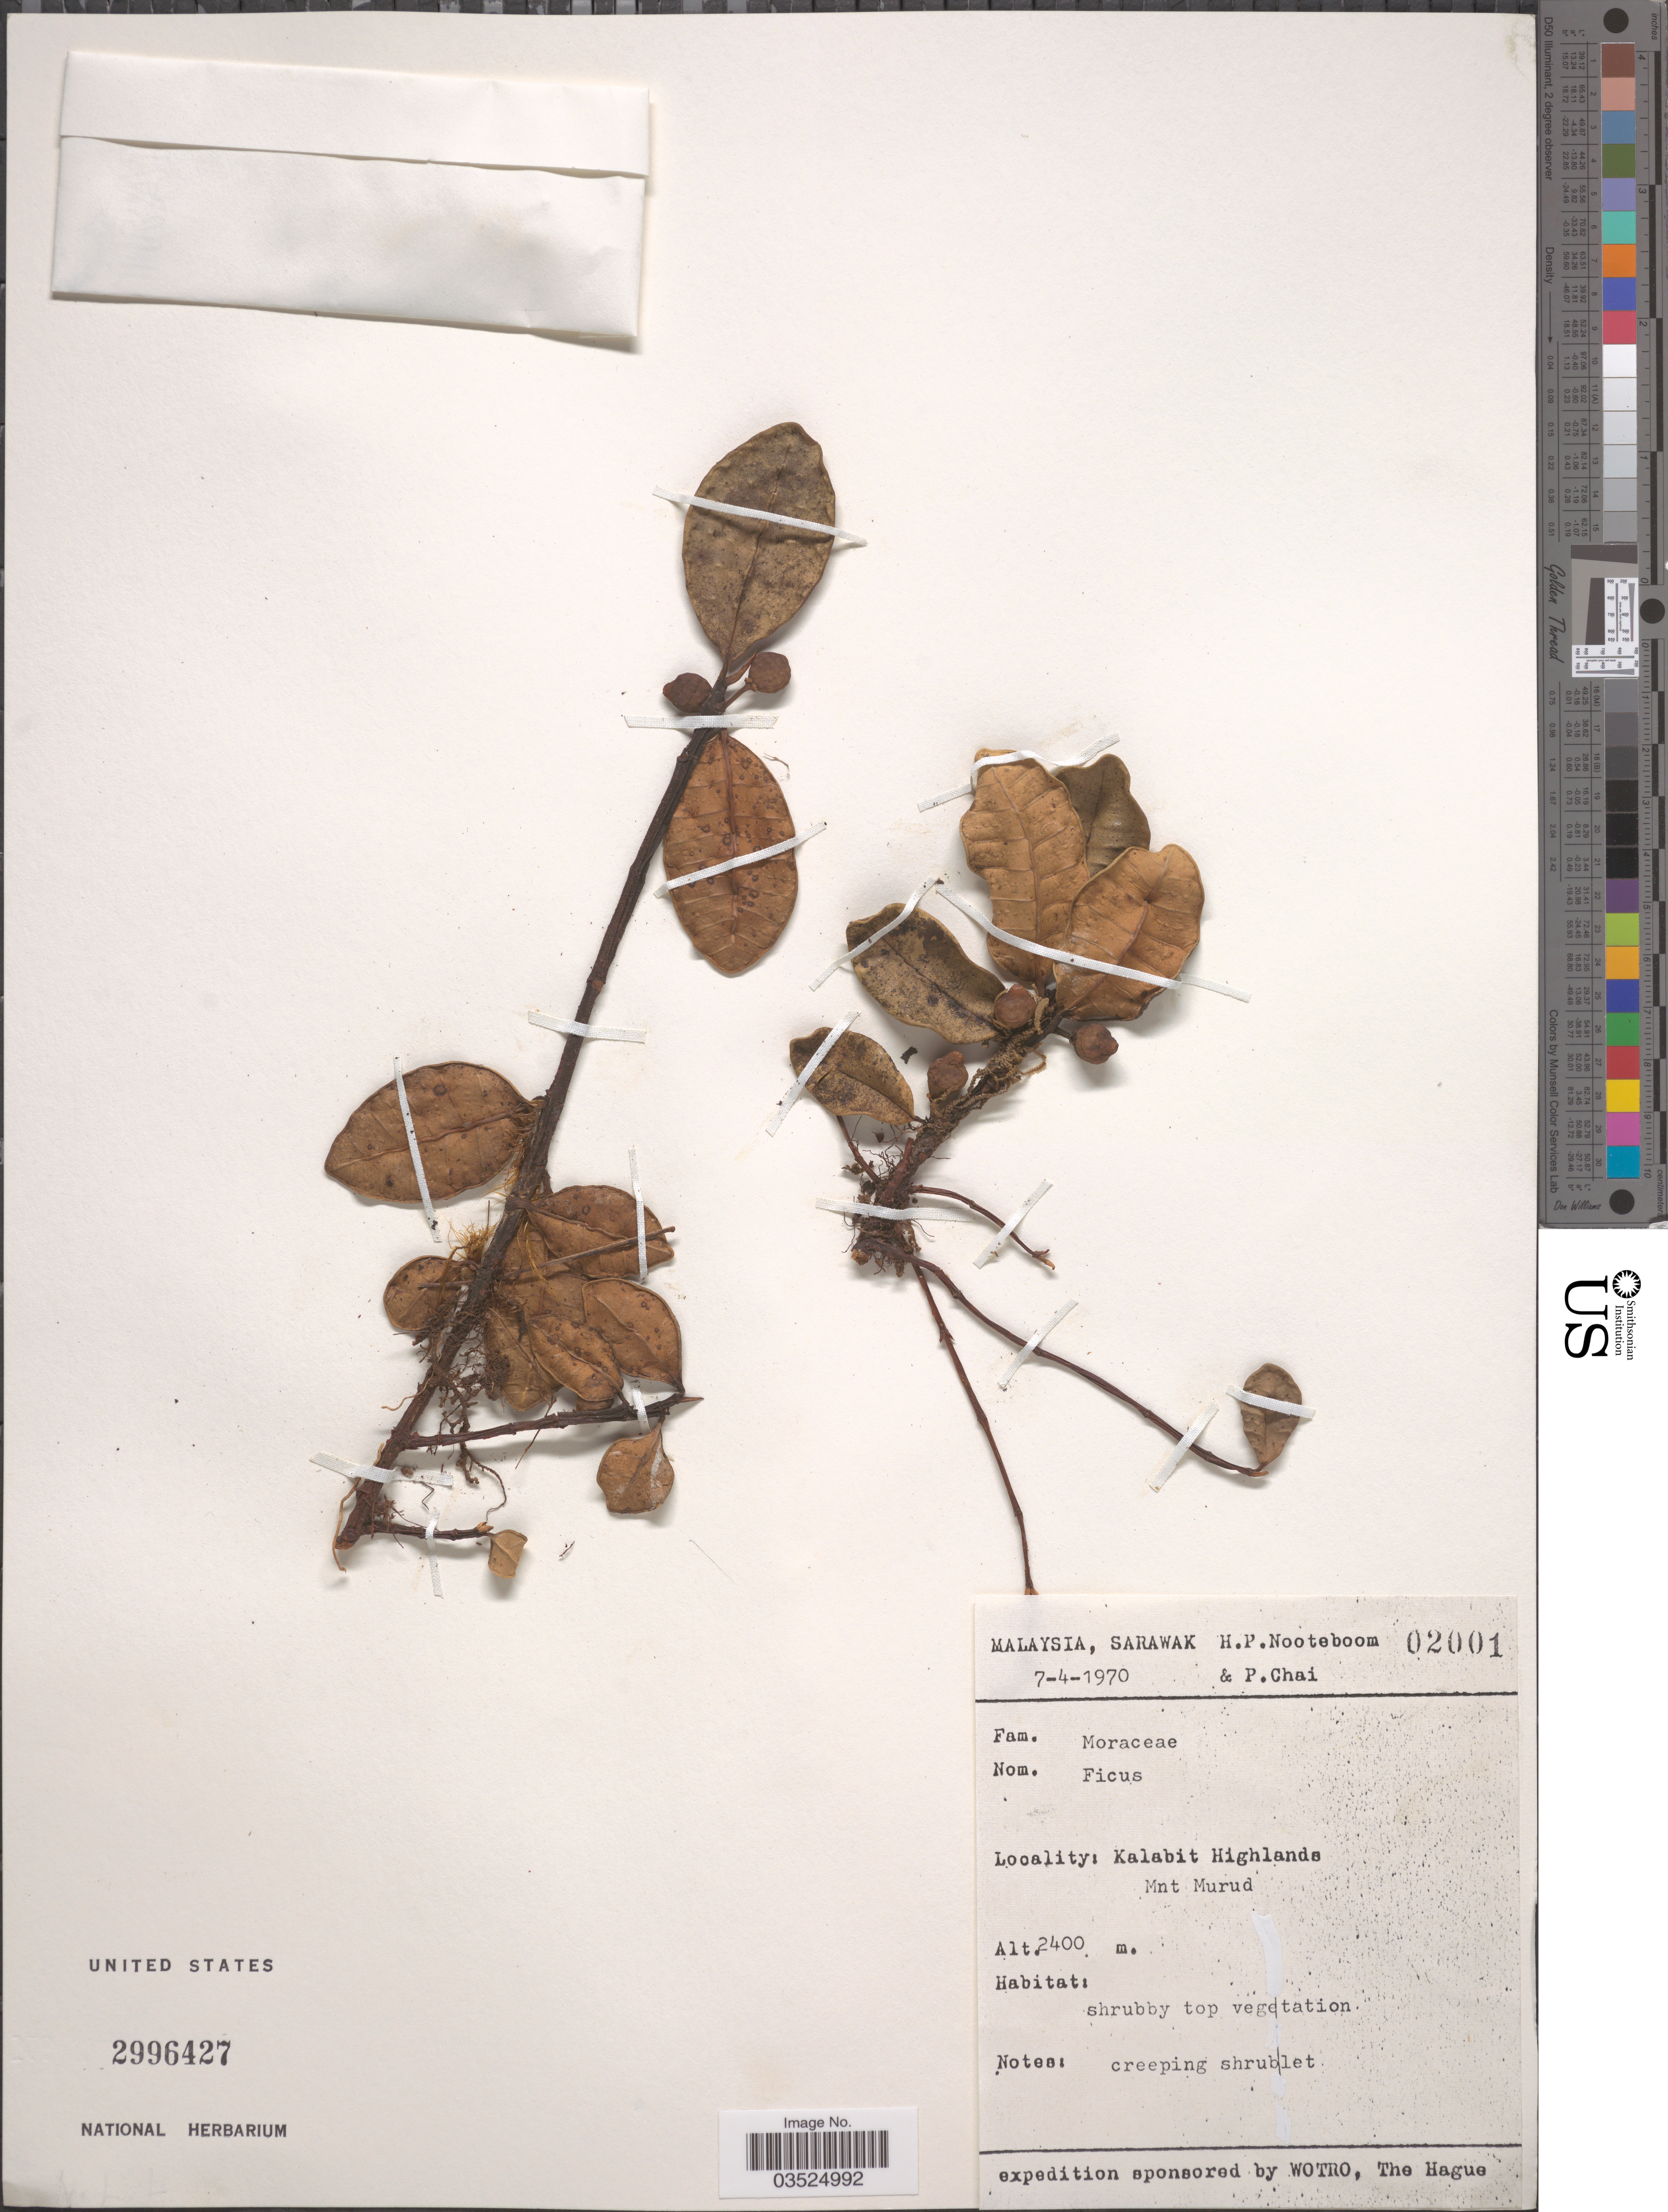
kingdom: Plantae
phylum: Tracheophyta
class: Magnoliopsida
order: Rosales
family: Moraceae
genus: Ficus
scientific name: Ficus sp.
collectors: H. P. Nooteboom & P. Chai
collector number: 02001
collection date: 1970-04-07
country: Malaysia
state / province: Sarawak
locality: Kalabit Highlands. Mnt Murud.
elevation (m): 2400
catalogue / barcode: US 2996427